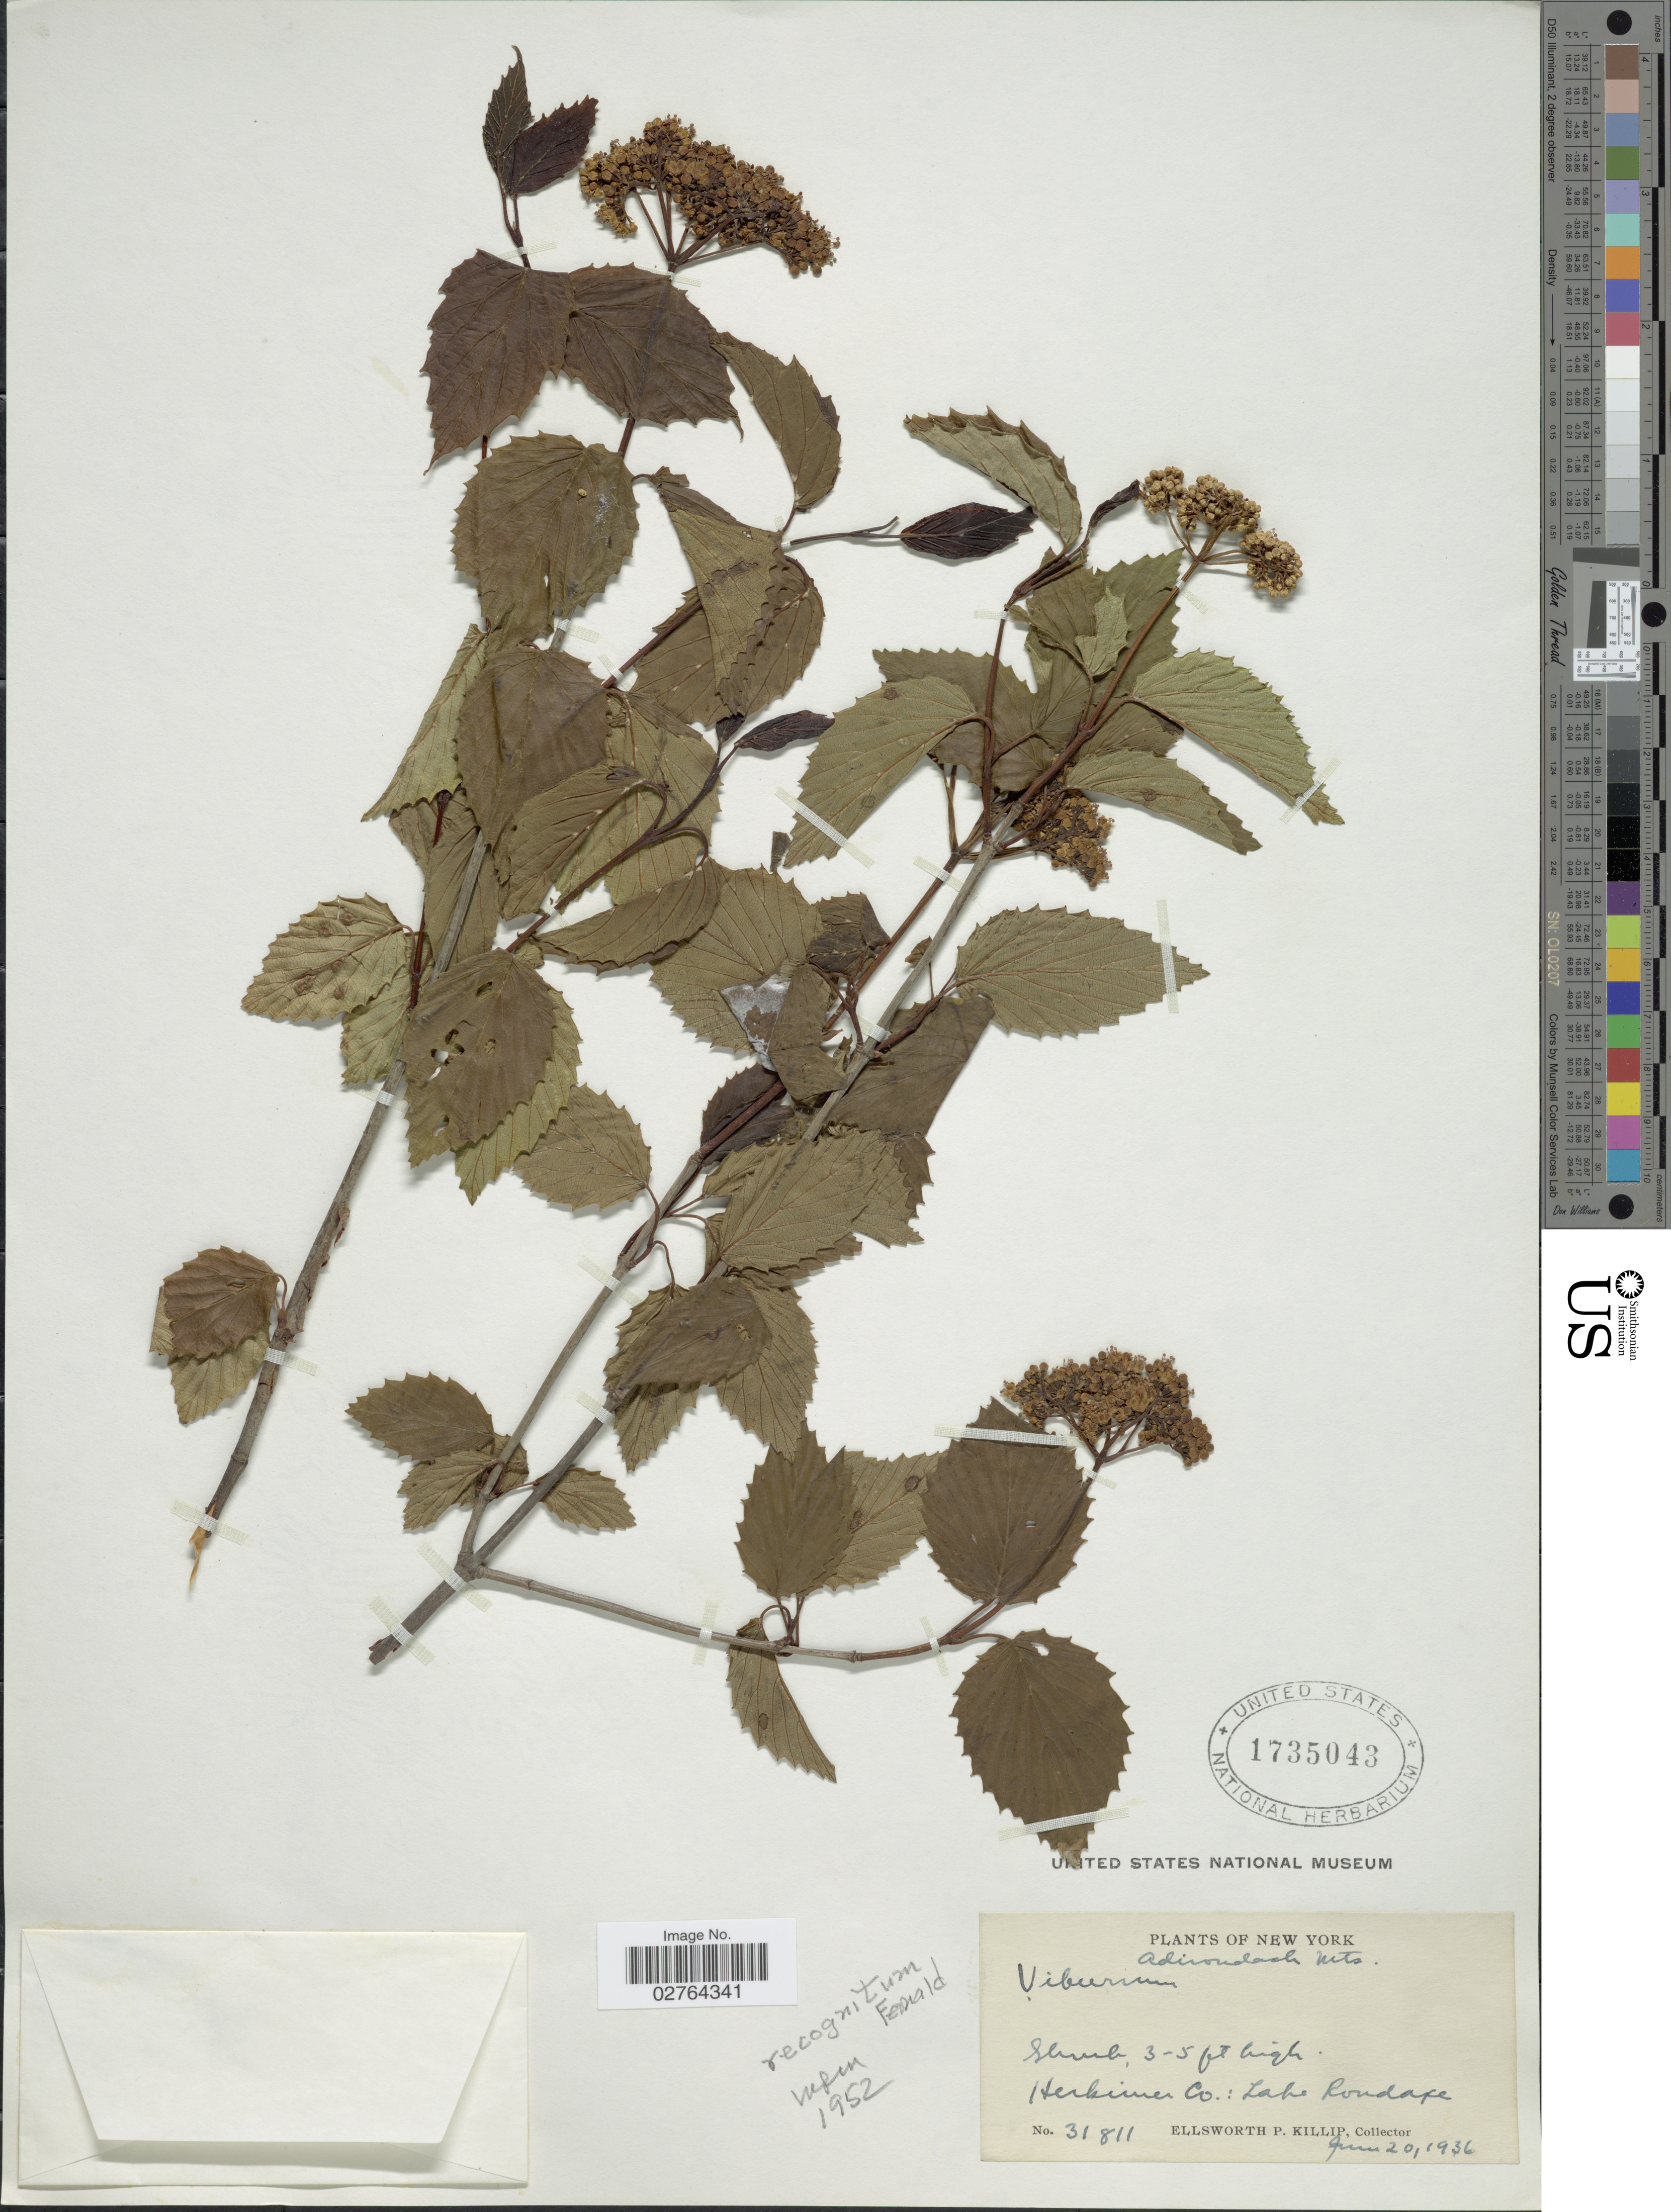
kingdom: Plantae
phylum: Tracheophyta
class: Magnoliopsida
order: Dipsacales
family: Viburnaceae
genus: Viburnum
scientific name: Viburnum recognitum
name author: Fernald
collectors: E. P. Killip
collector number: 31811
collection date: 1936-06-20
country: United States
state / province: New York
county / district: Herkimer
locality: Adirondack Mts. Lake Rondaxe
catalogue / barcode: US 1735043